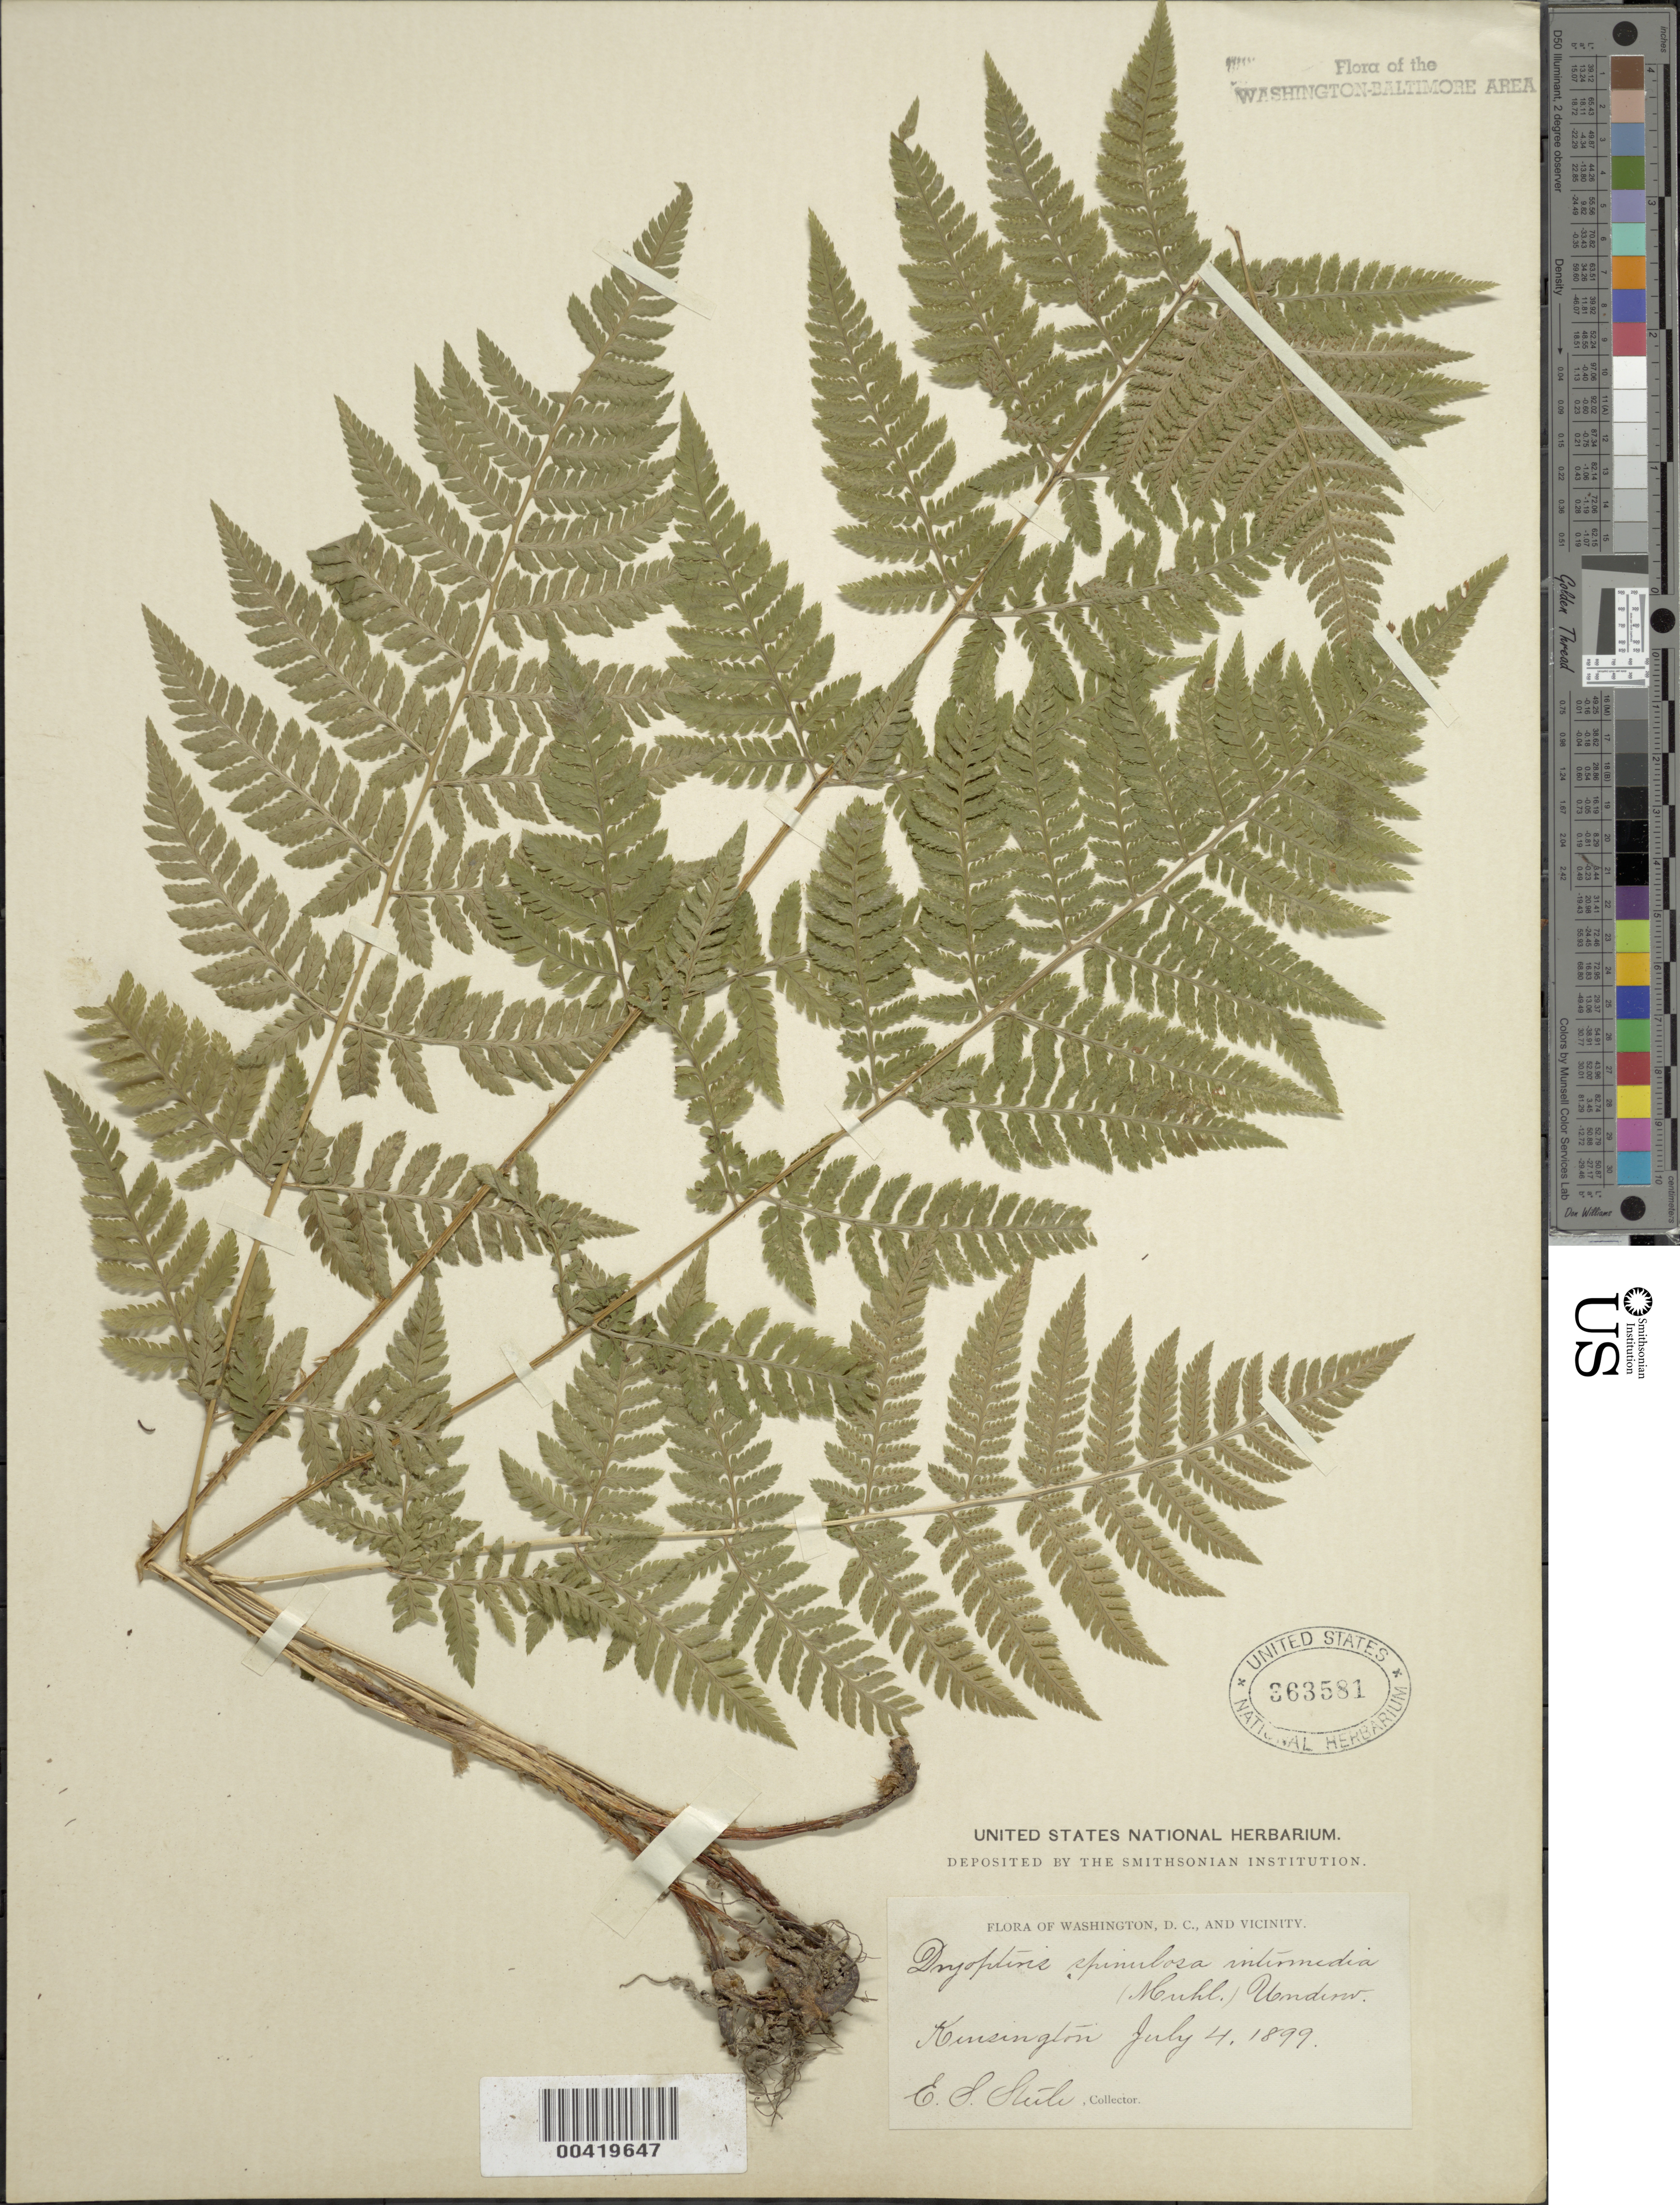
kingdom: Plantae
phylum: Tracheophyta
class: Polypodiopsida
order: Polypodiales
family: Dryopteridaceae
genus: Dryopteris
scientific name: Dryopteris carthusiana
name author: (Villars) H.P. Fuchs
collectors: E. Steele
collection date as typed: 04 Jul 1899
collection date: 1899-07-04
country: United States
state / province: Maryland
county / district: Montgomery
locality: Kensington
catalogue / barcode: US 363581